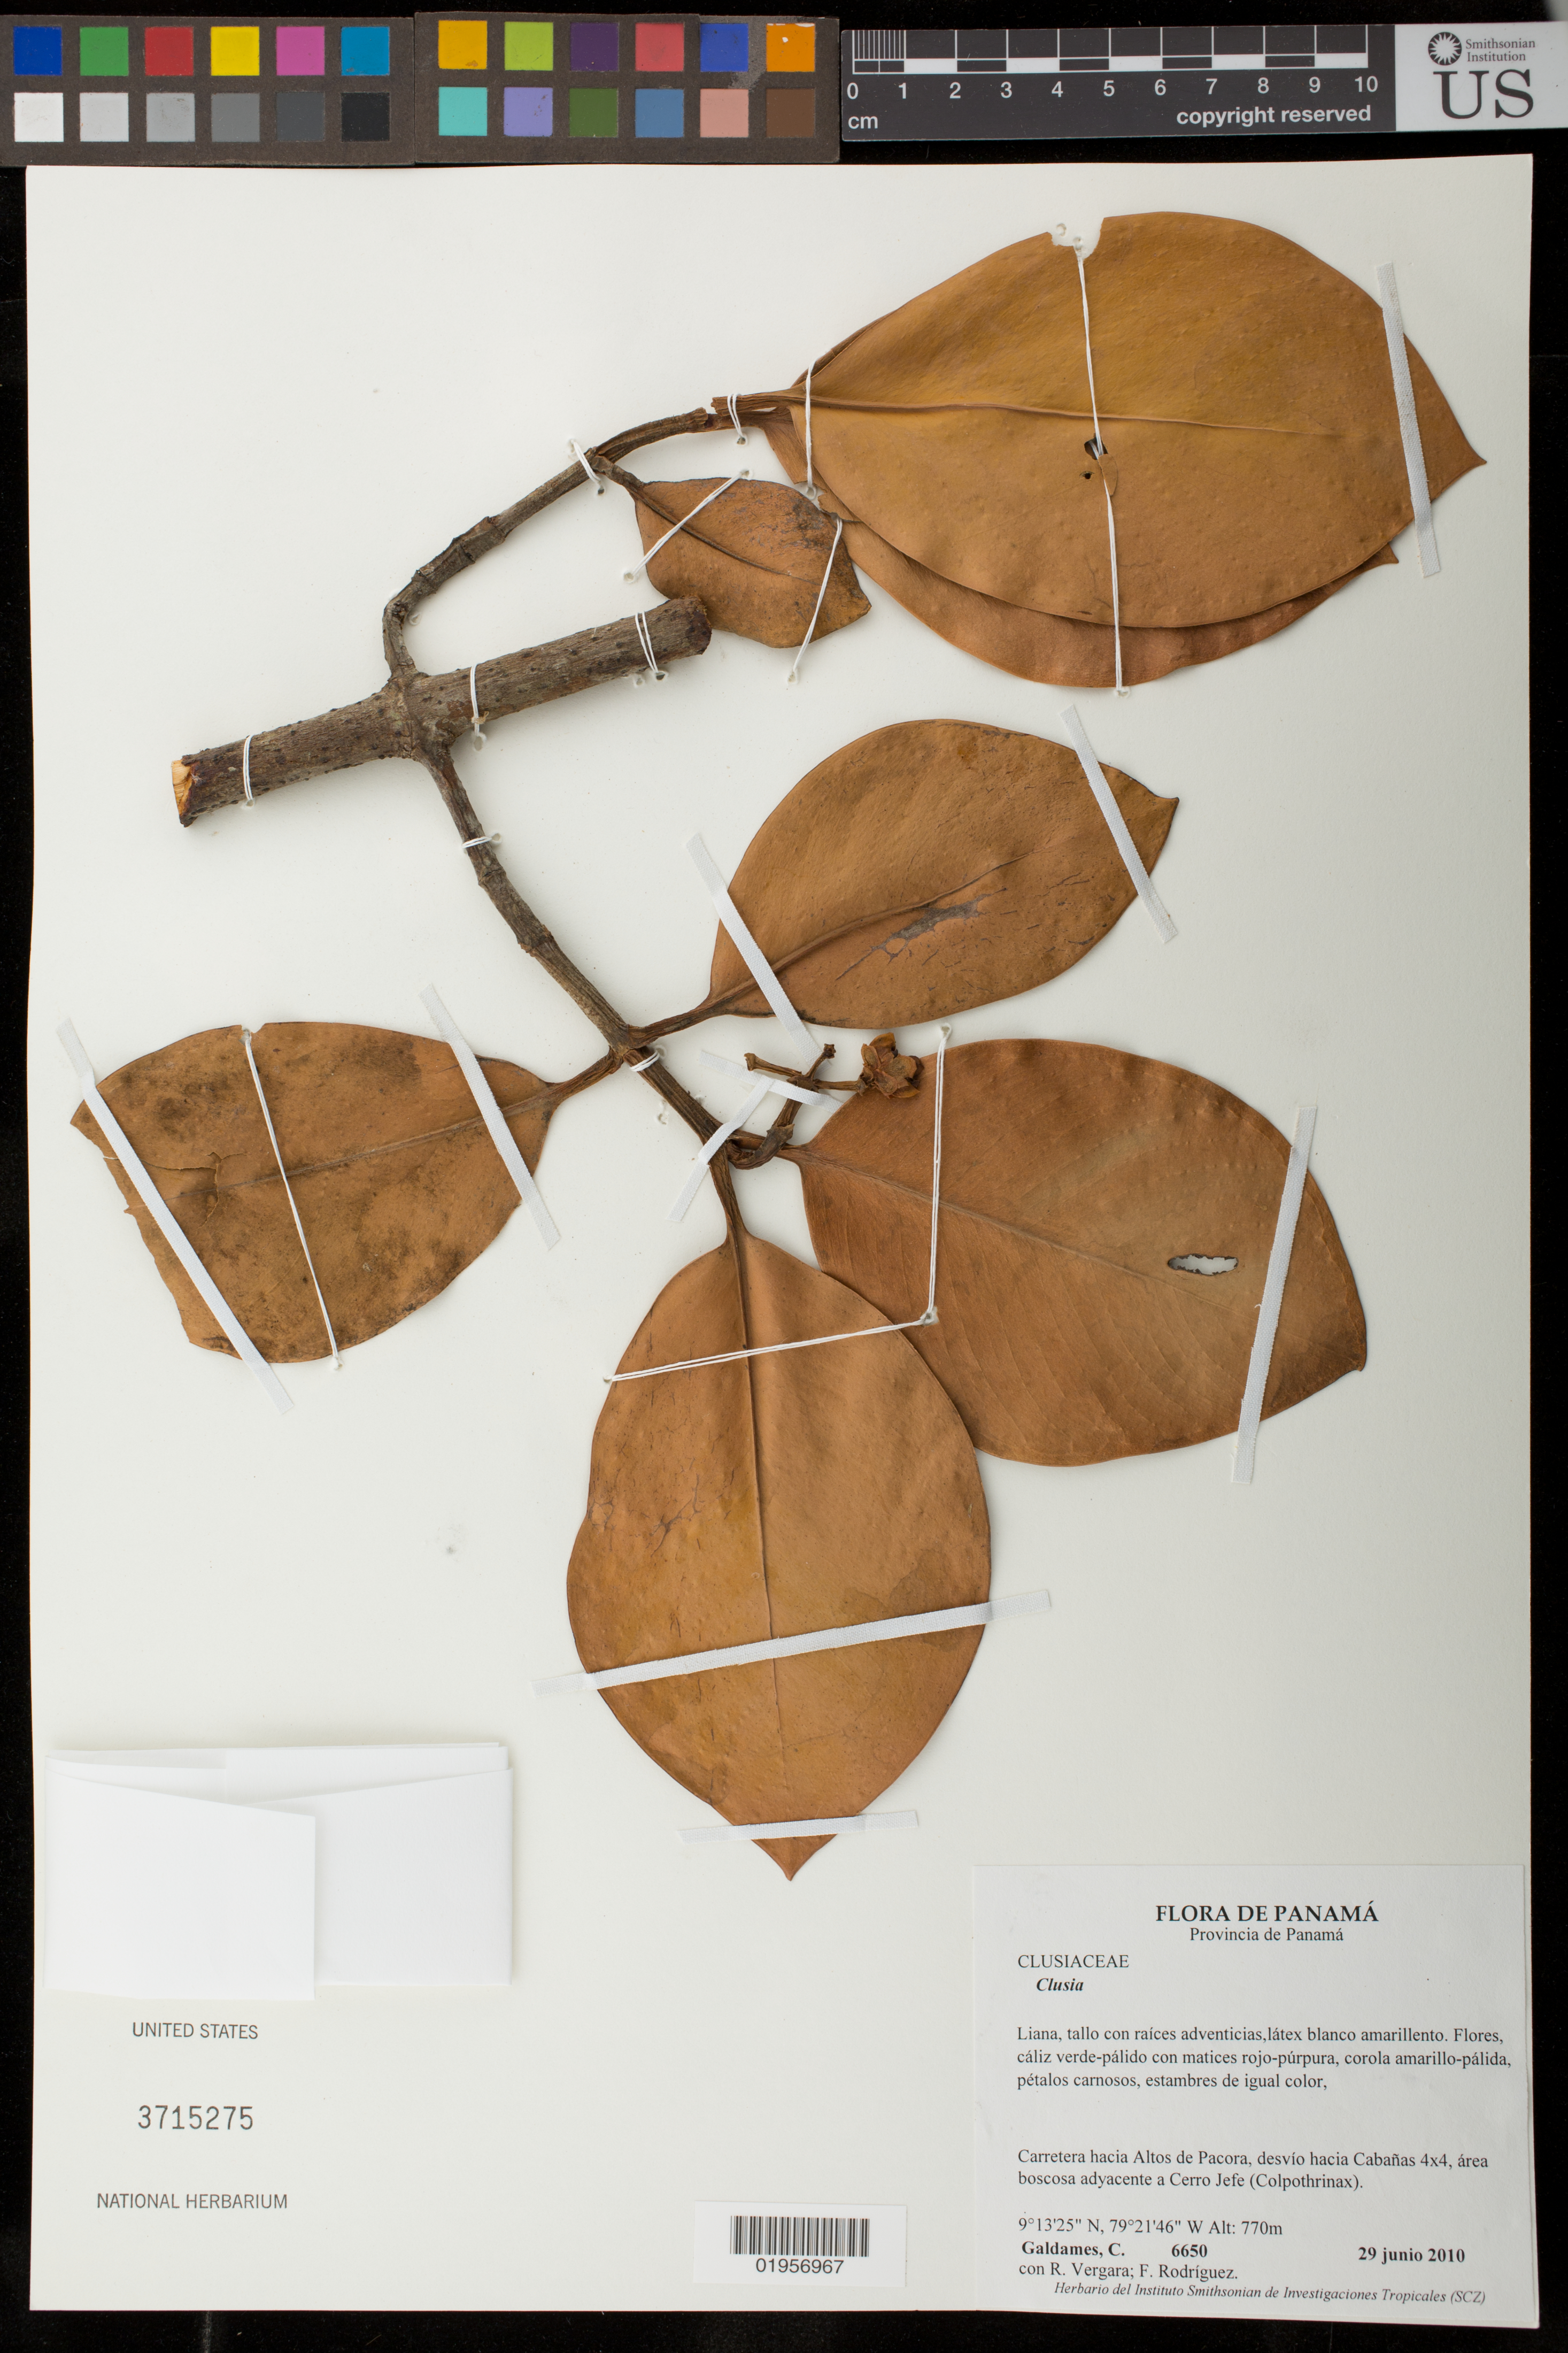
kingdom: Plantae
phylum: Tracheophyta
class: Magnoliopsida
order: Malpighiales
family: Clusiaceae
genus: Clusia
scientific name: Clusia sp.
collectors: C. Galdames, R. Vergara & F. Rodriguez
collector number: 6650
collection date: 2010-06-29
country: Panama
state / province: Panamá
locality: Carretera hacia Altos de Pacora, devio hacia Cabana, area boscosa adyacente a Cerro Jefe (Colpothrinax)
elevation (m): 770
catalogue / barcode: US 3715275